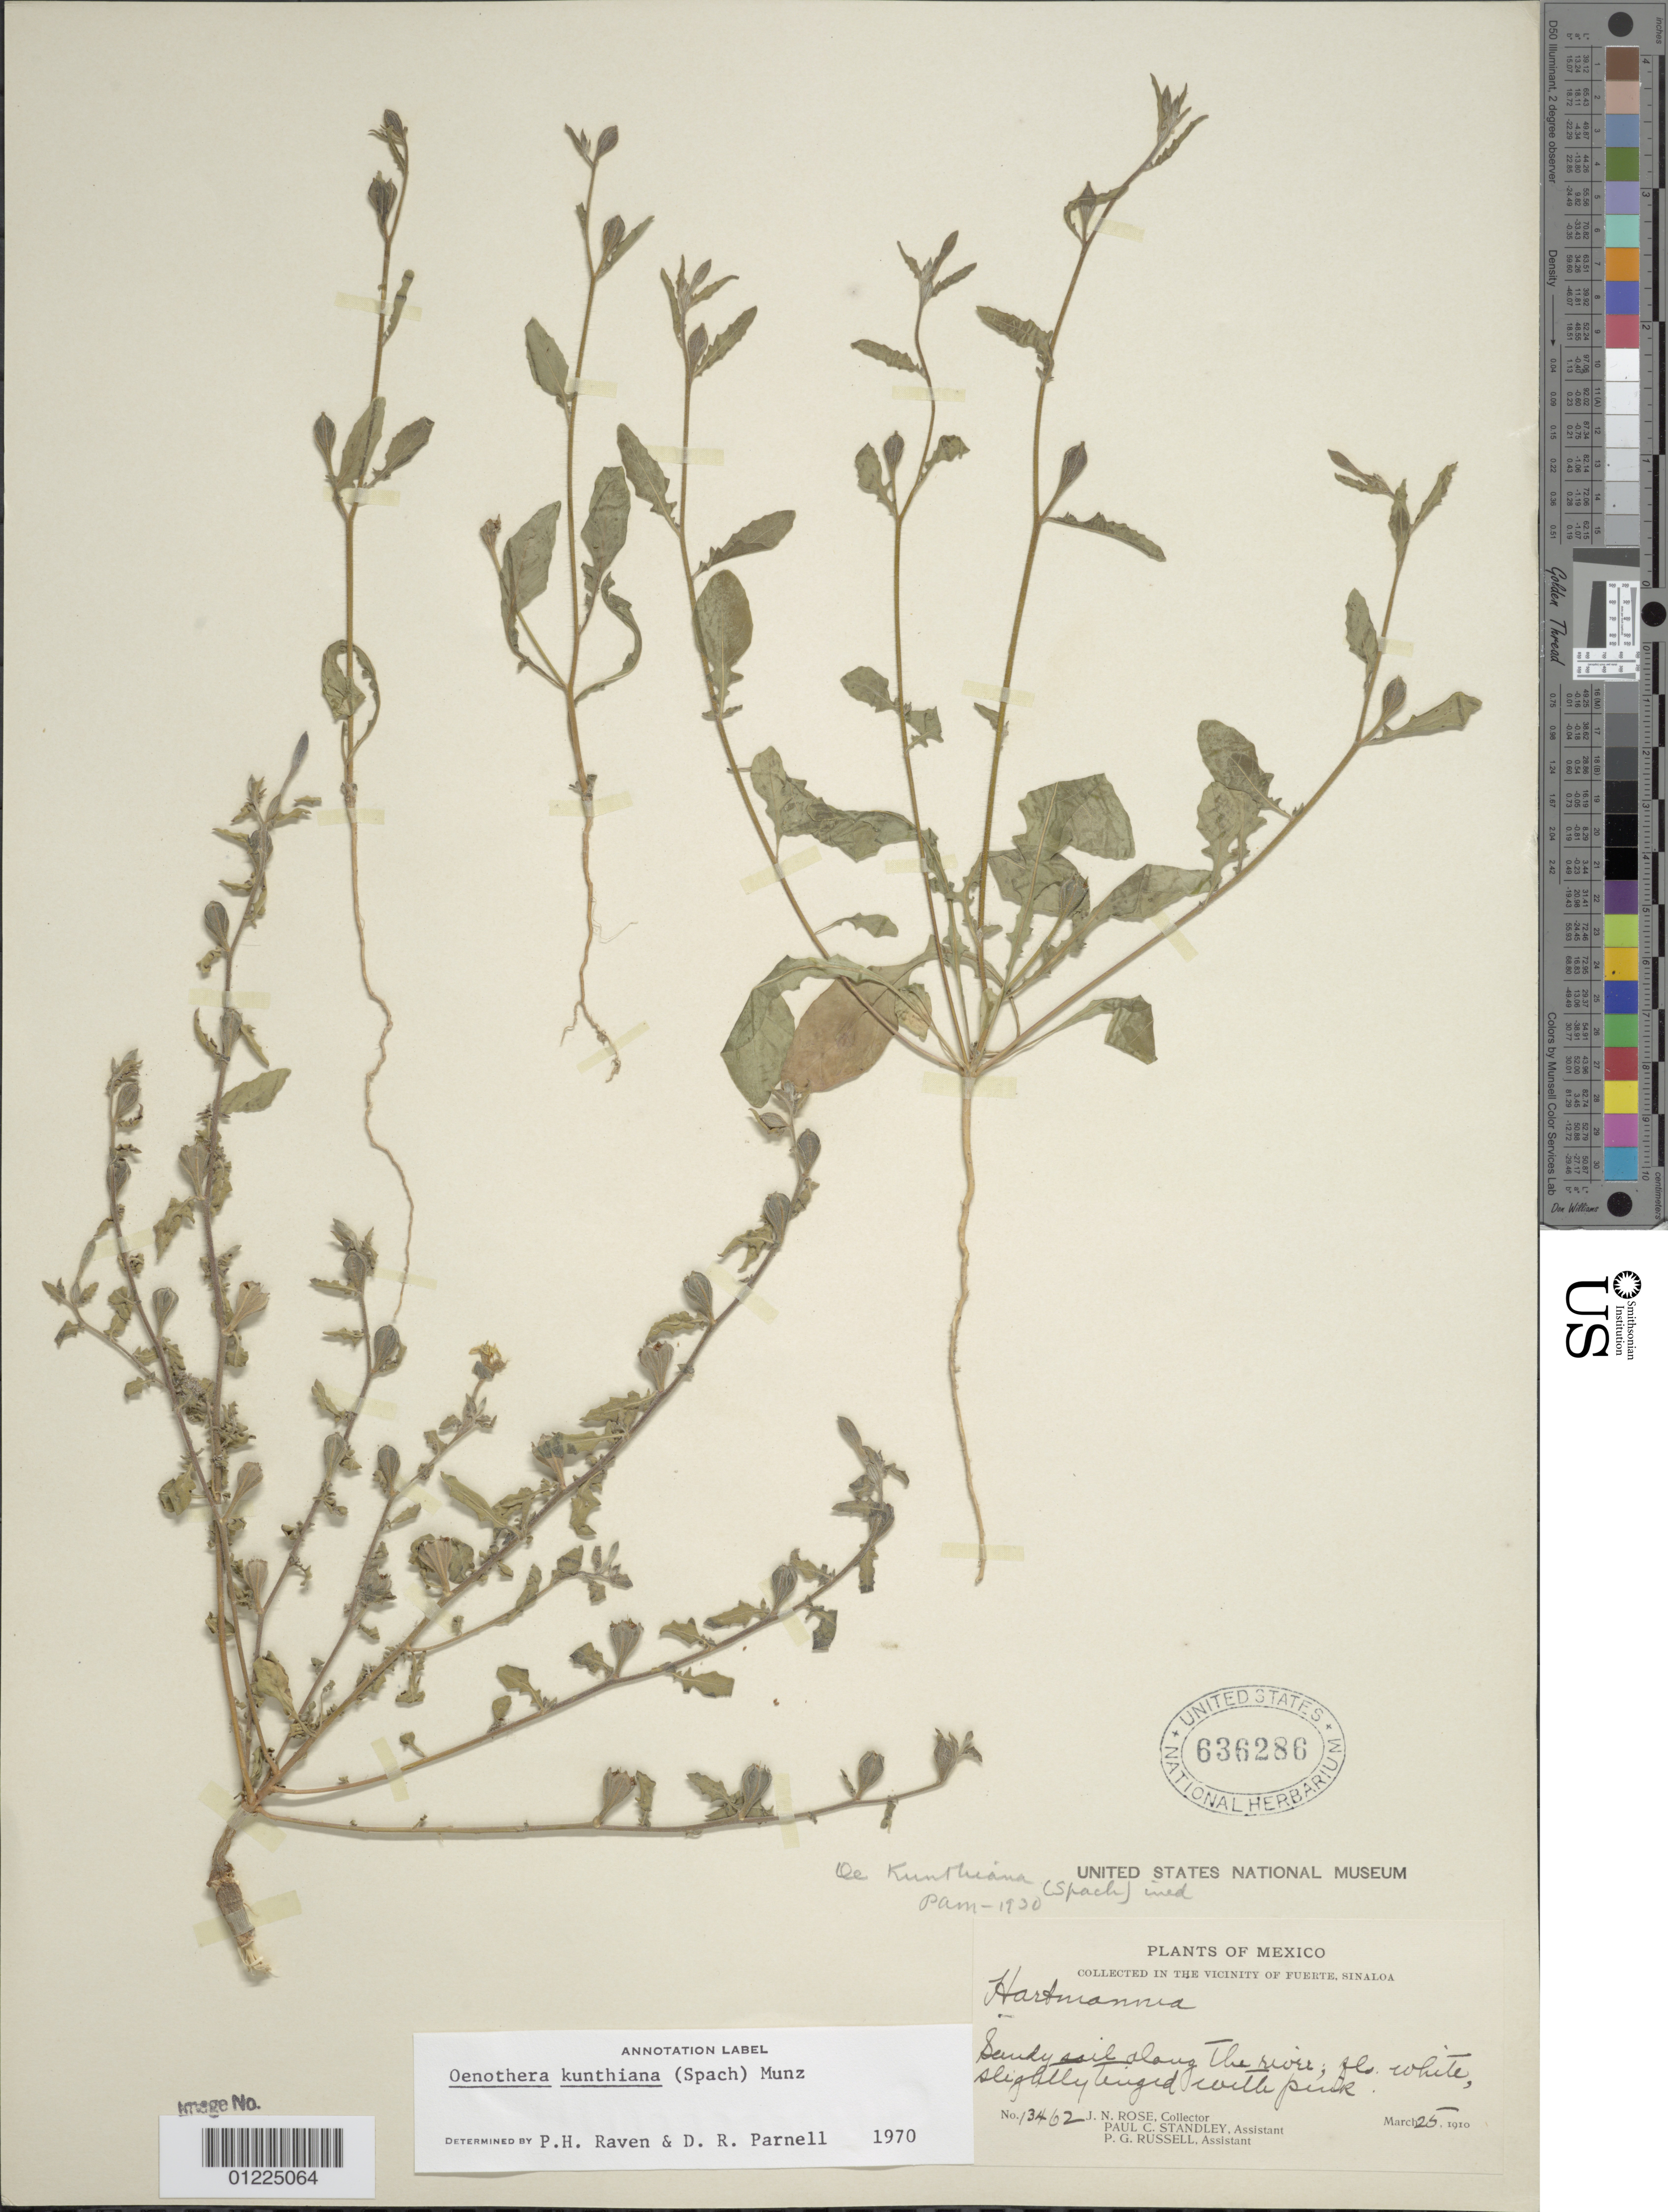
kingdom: Plantae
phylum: Tracheophyta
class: Magnoliopsida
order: Myrtales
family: Onagraceae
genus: Oenothera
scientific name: Oenothera kunthiana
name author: (Spach) Munz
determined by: Raven, P. H.; Parnell, D. R.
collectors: J. N. Rose, P. C. Standley & P. G. Russell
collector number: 13462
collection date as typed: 25 Mar 1910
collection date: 1910-03-25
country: Mexico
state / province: Sinaloa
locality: In the vicinity of Fuerte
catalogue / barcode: US 636286